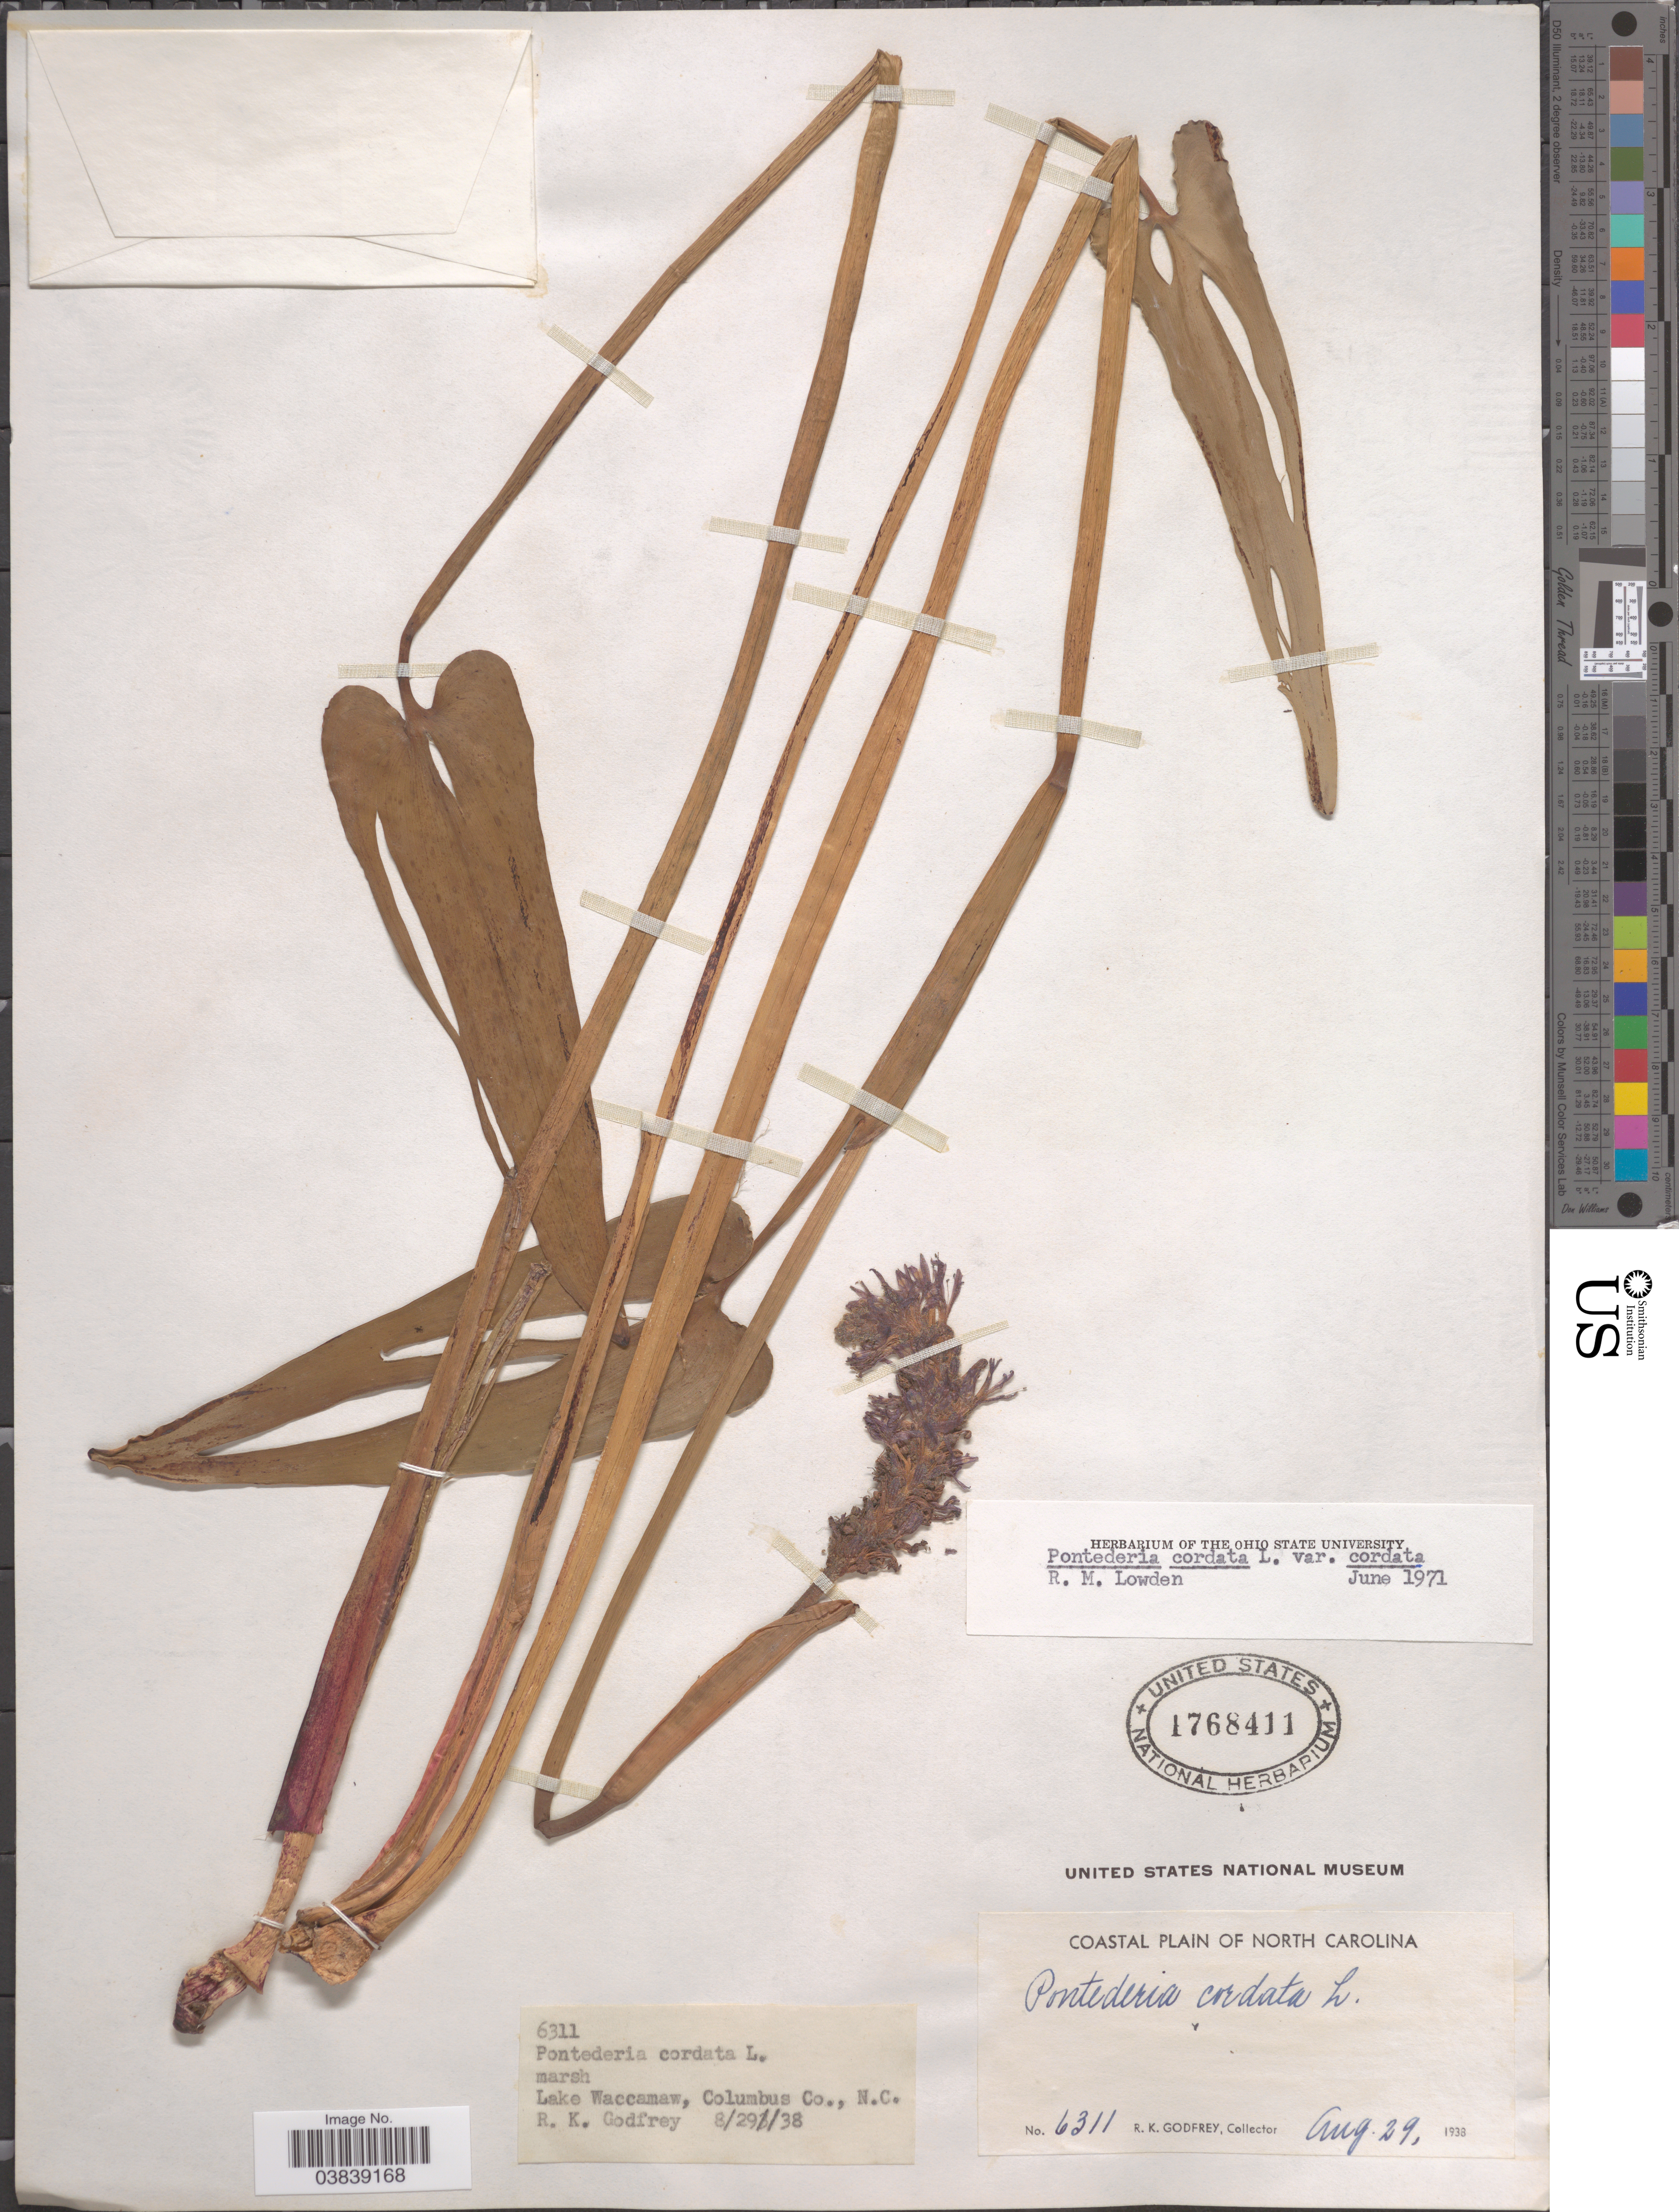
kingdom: Plantae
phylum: Tracheophyta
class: Liliopsida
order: Commelinales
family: Pontederiaceae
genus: Pontederia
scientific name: Pontederia cordata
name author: L.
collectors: R. K. Godfrey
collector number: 6311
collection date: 1938-08-29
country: United States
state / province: North Carolina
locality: Lake Waccamaw, Columbus Co. Coastal Plain of North Carolina.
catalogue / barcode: US 1768411